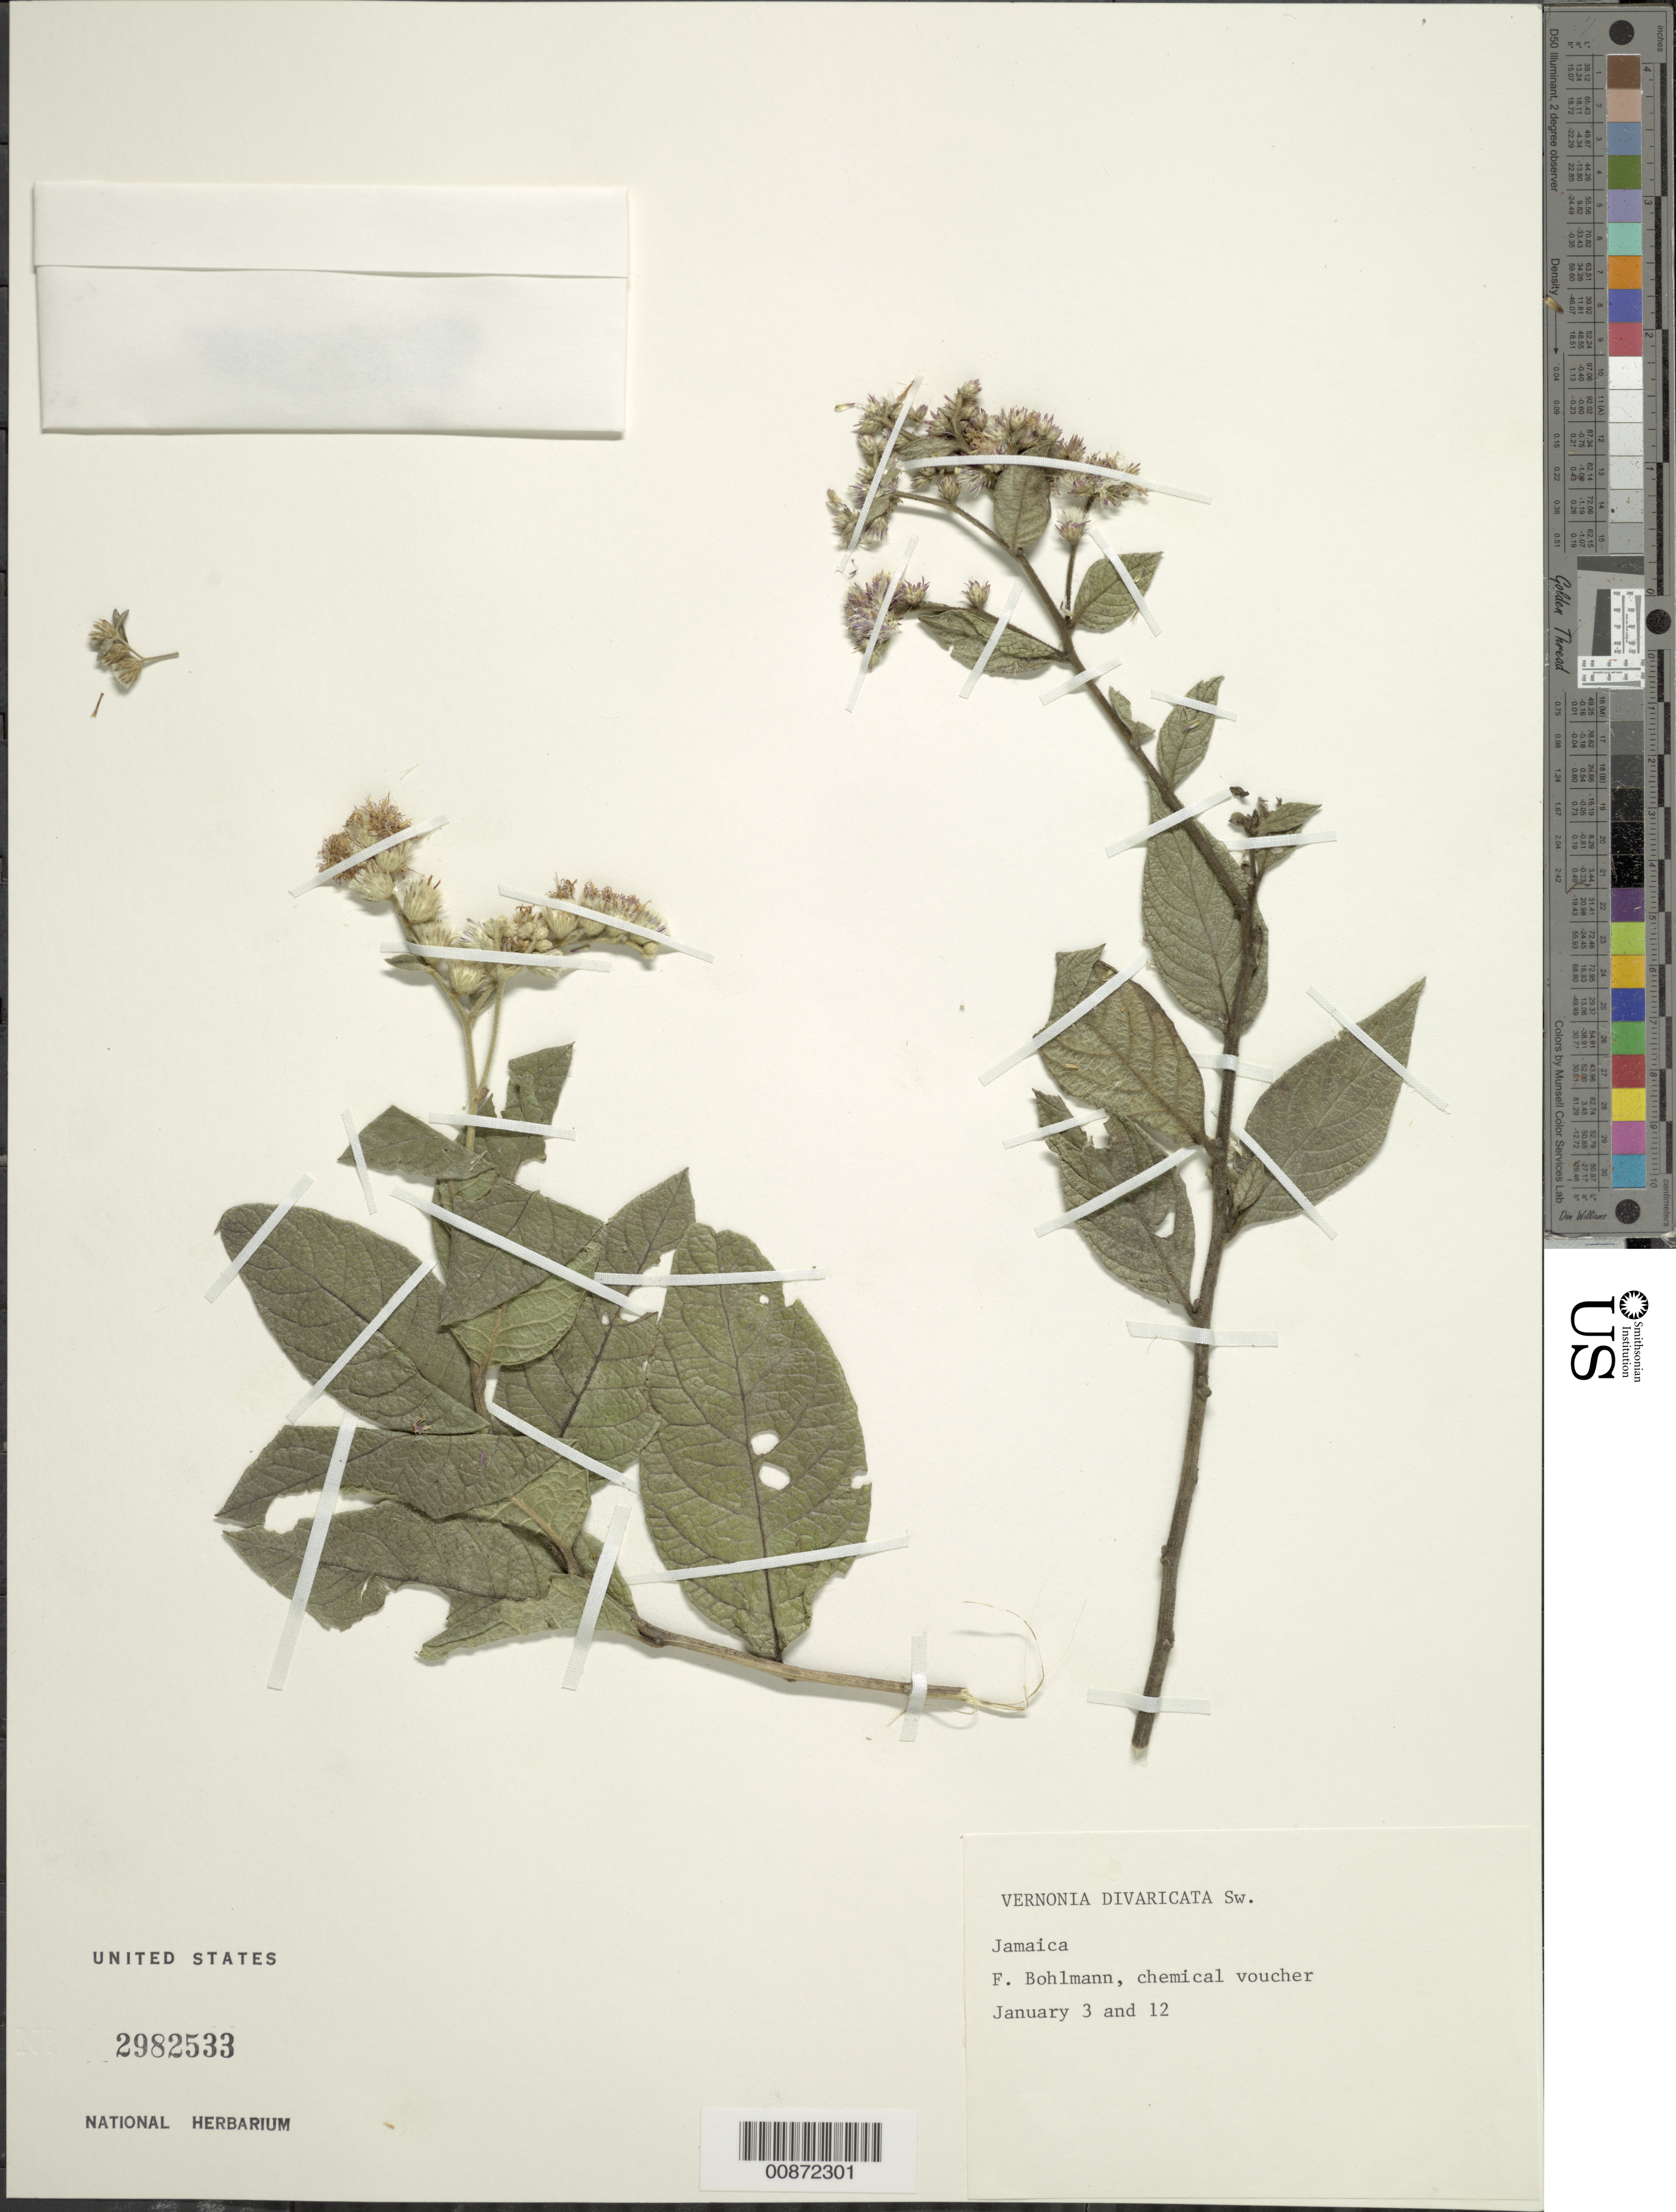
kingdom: Plantae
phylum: Tracheophyta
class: Magnoliopsida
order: Asterales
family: Asteraceae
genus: Lepidaploa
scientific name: Lepidaploa arborescens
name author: (L.) H. Rob.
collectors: Bohlmann, F.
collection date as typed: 03 Jan ---- and 12 Jan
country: Jamaica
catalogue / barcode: US 2982533